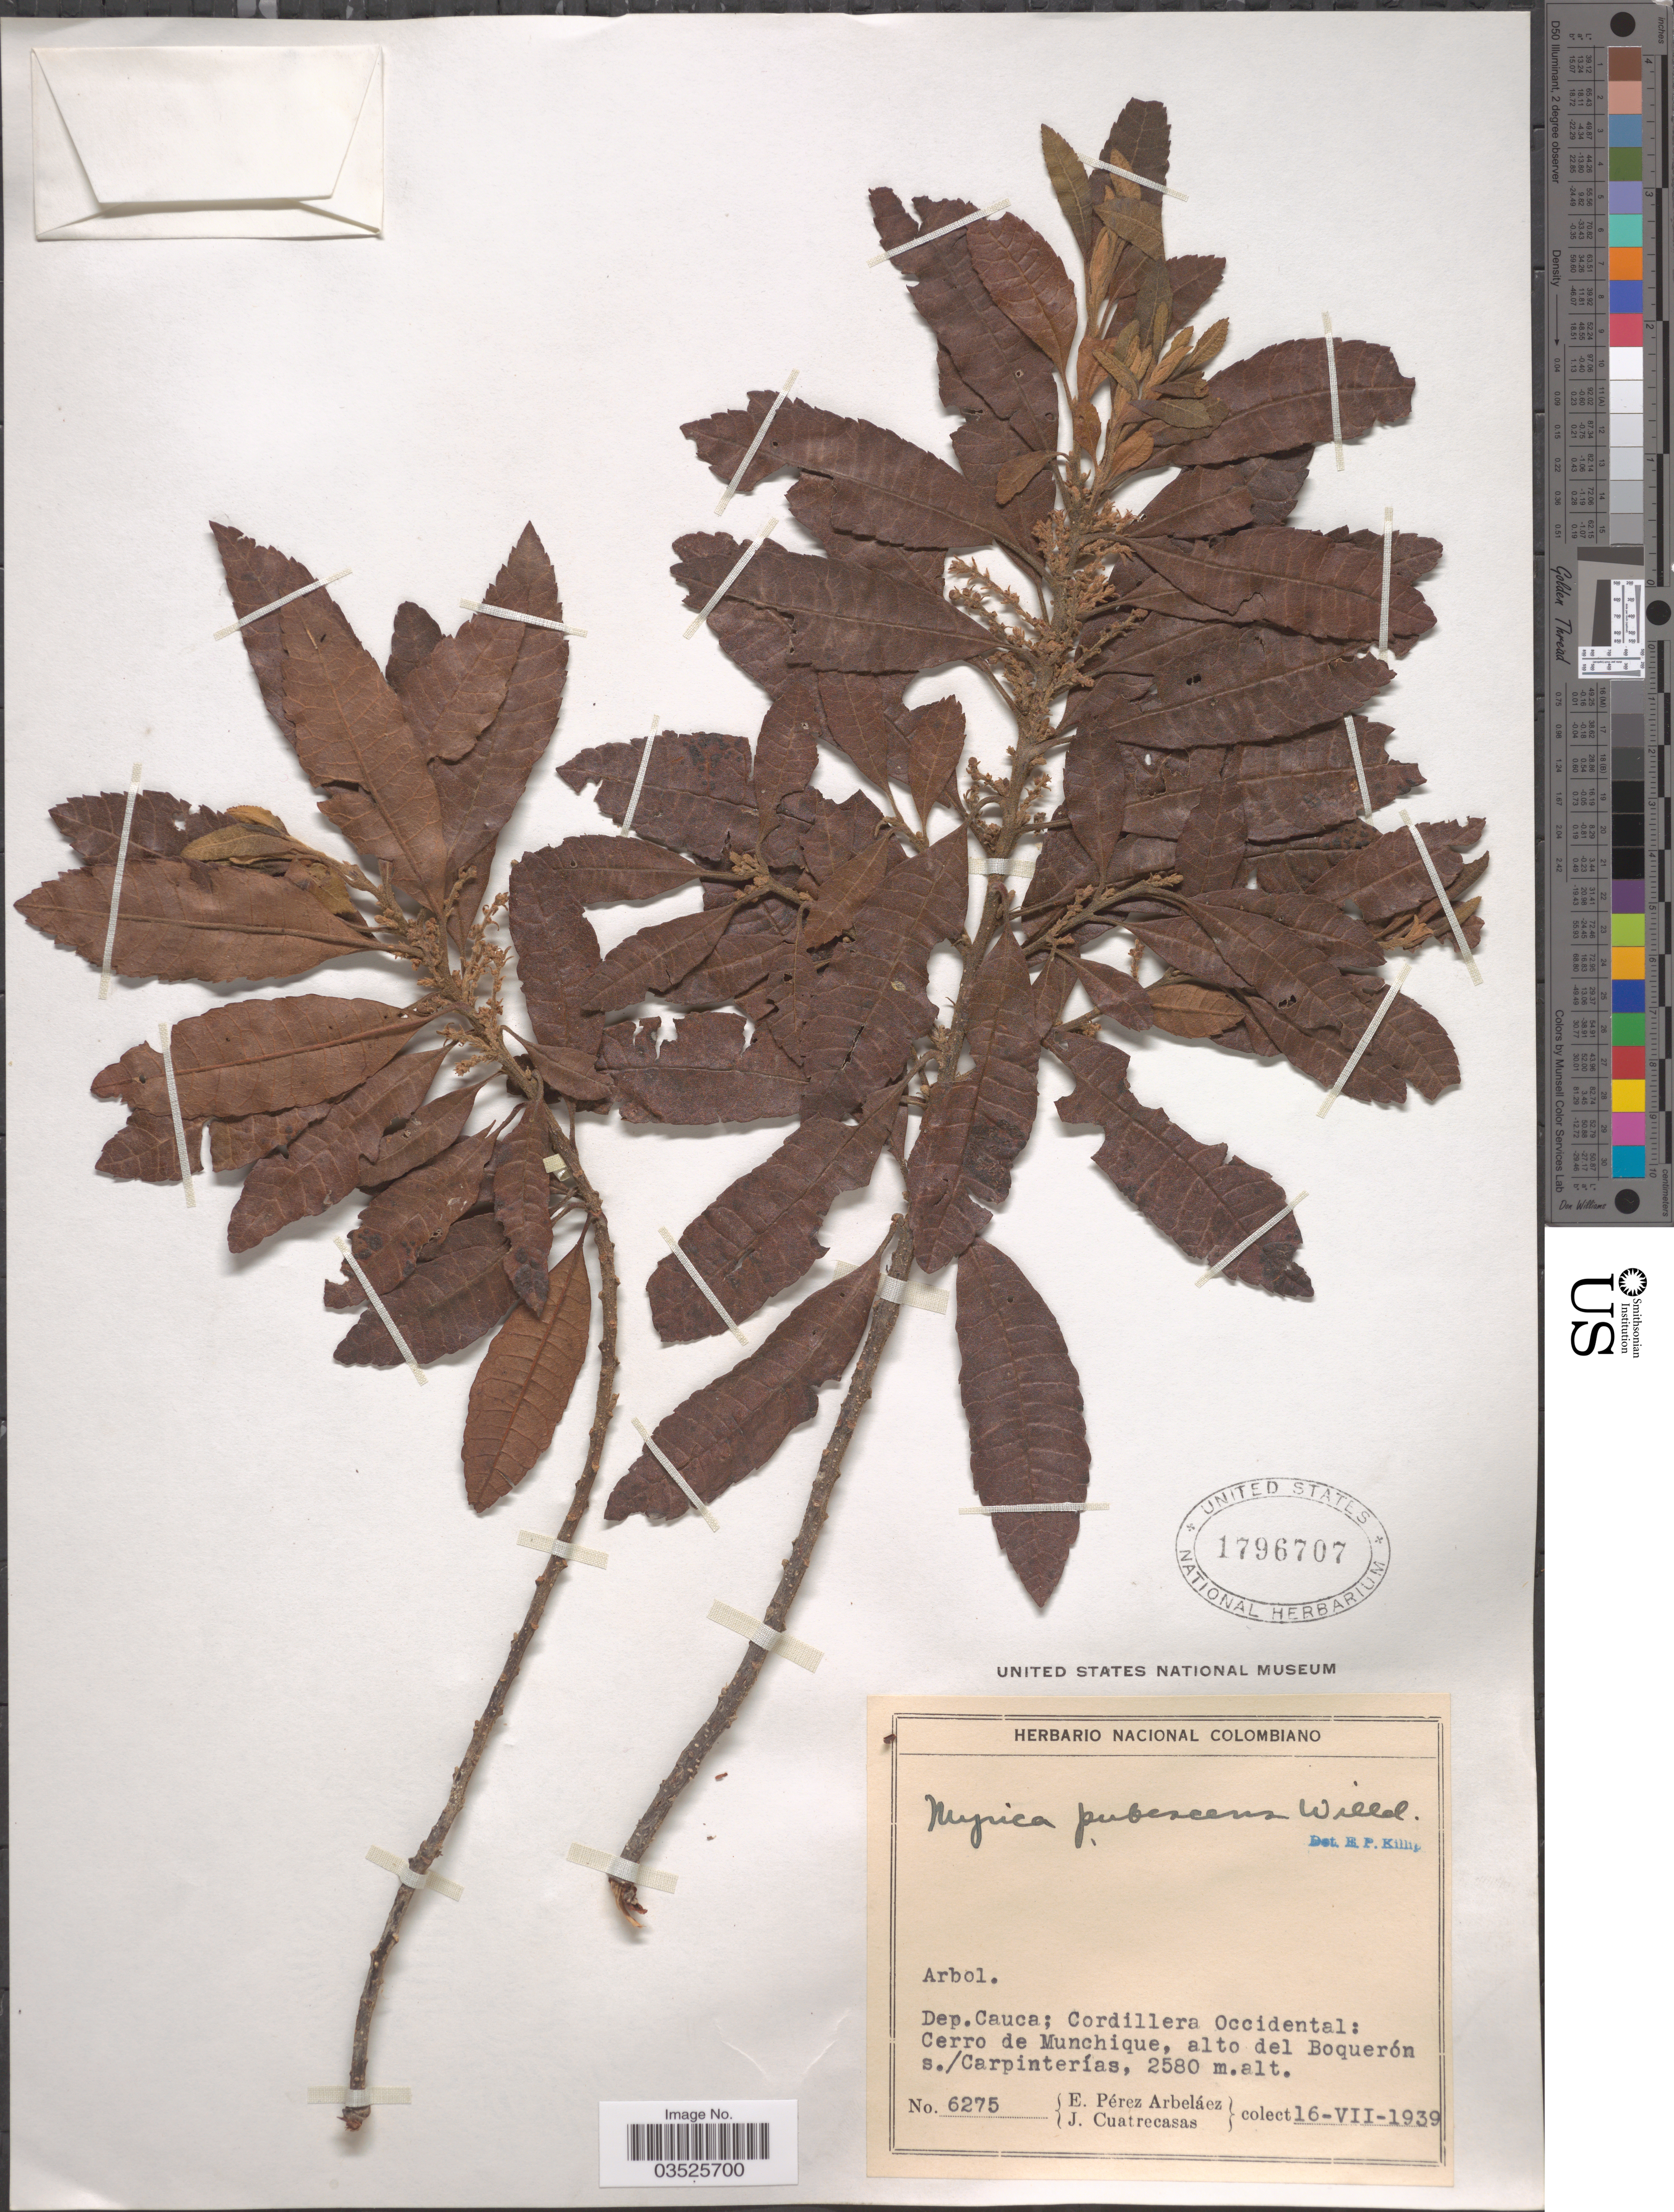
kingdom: Plantae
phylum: Tracheophyta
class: Magnoliopsida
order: Fagales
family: Myricaceae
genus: Morella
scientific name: Morella pubescens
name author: (Humb. & Bonpl. ex Willd.) Wilbur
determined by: Strong, M. T., (US), Smithsonian Institution - National Museum of Natural History (UNITED STATES)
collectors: E. Pérez Arbeláez & J. Cuatrecasas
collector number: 6275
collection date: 1939-07-16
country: Colombia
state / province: Cauca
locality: Dep. Cauca; Cordillera Occidental: Cerro de Munchique, alto del Boquerón s./ Carpinterías.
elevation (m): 2580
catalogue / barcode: US 1796707